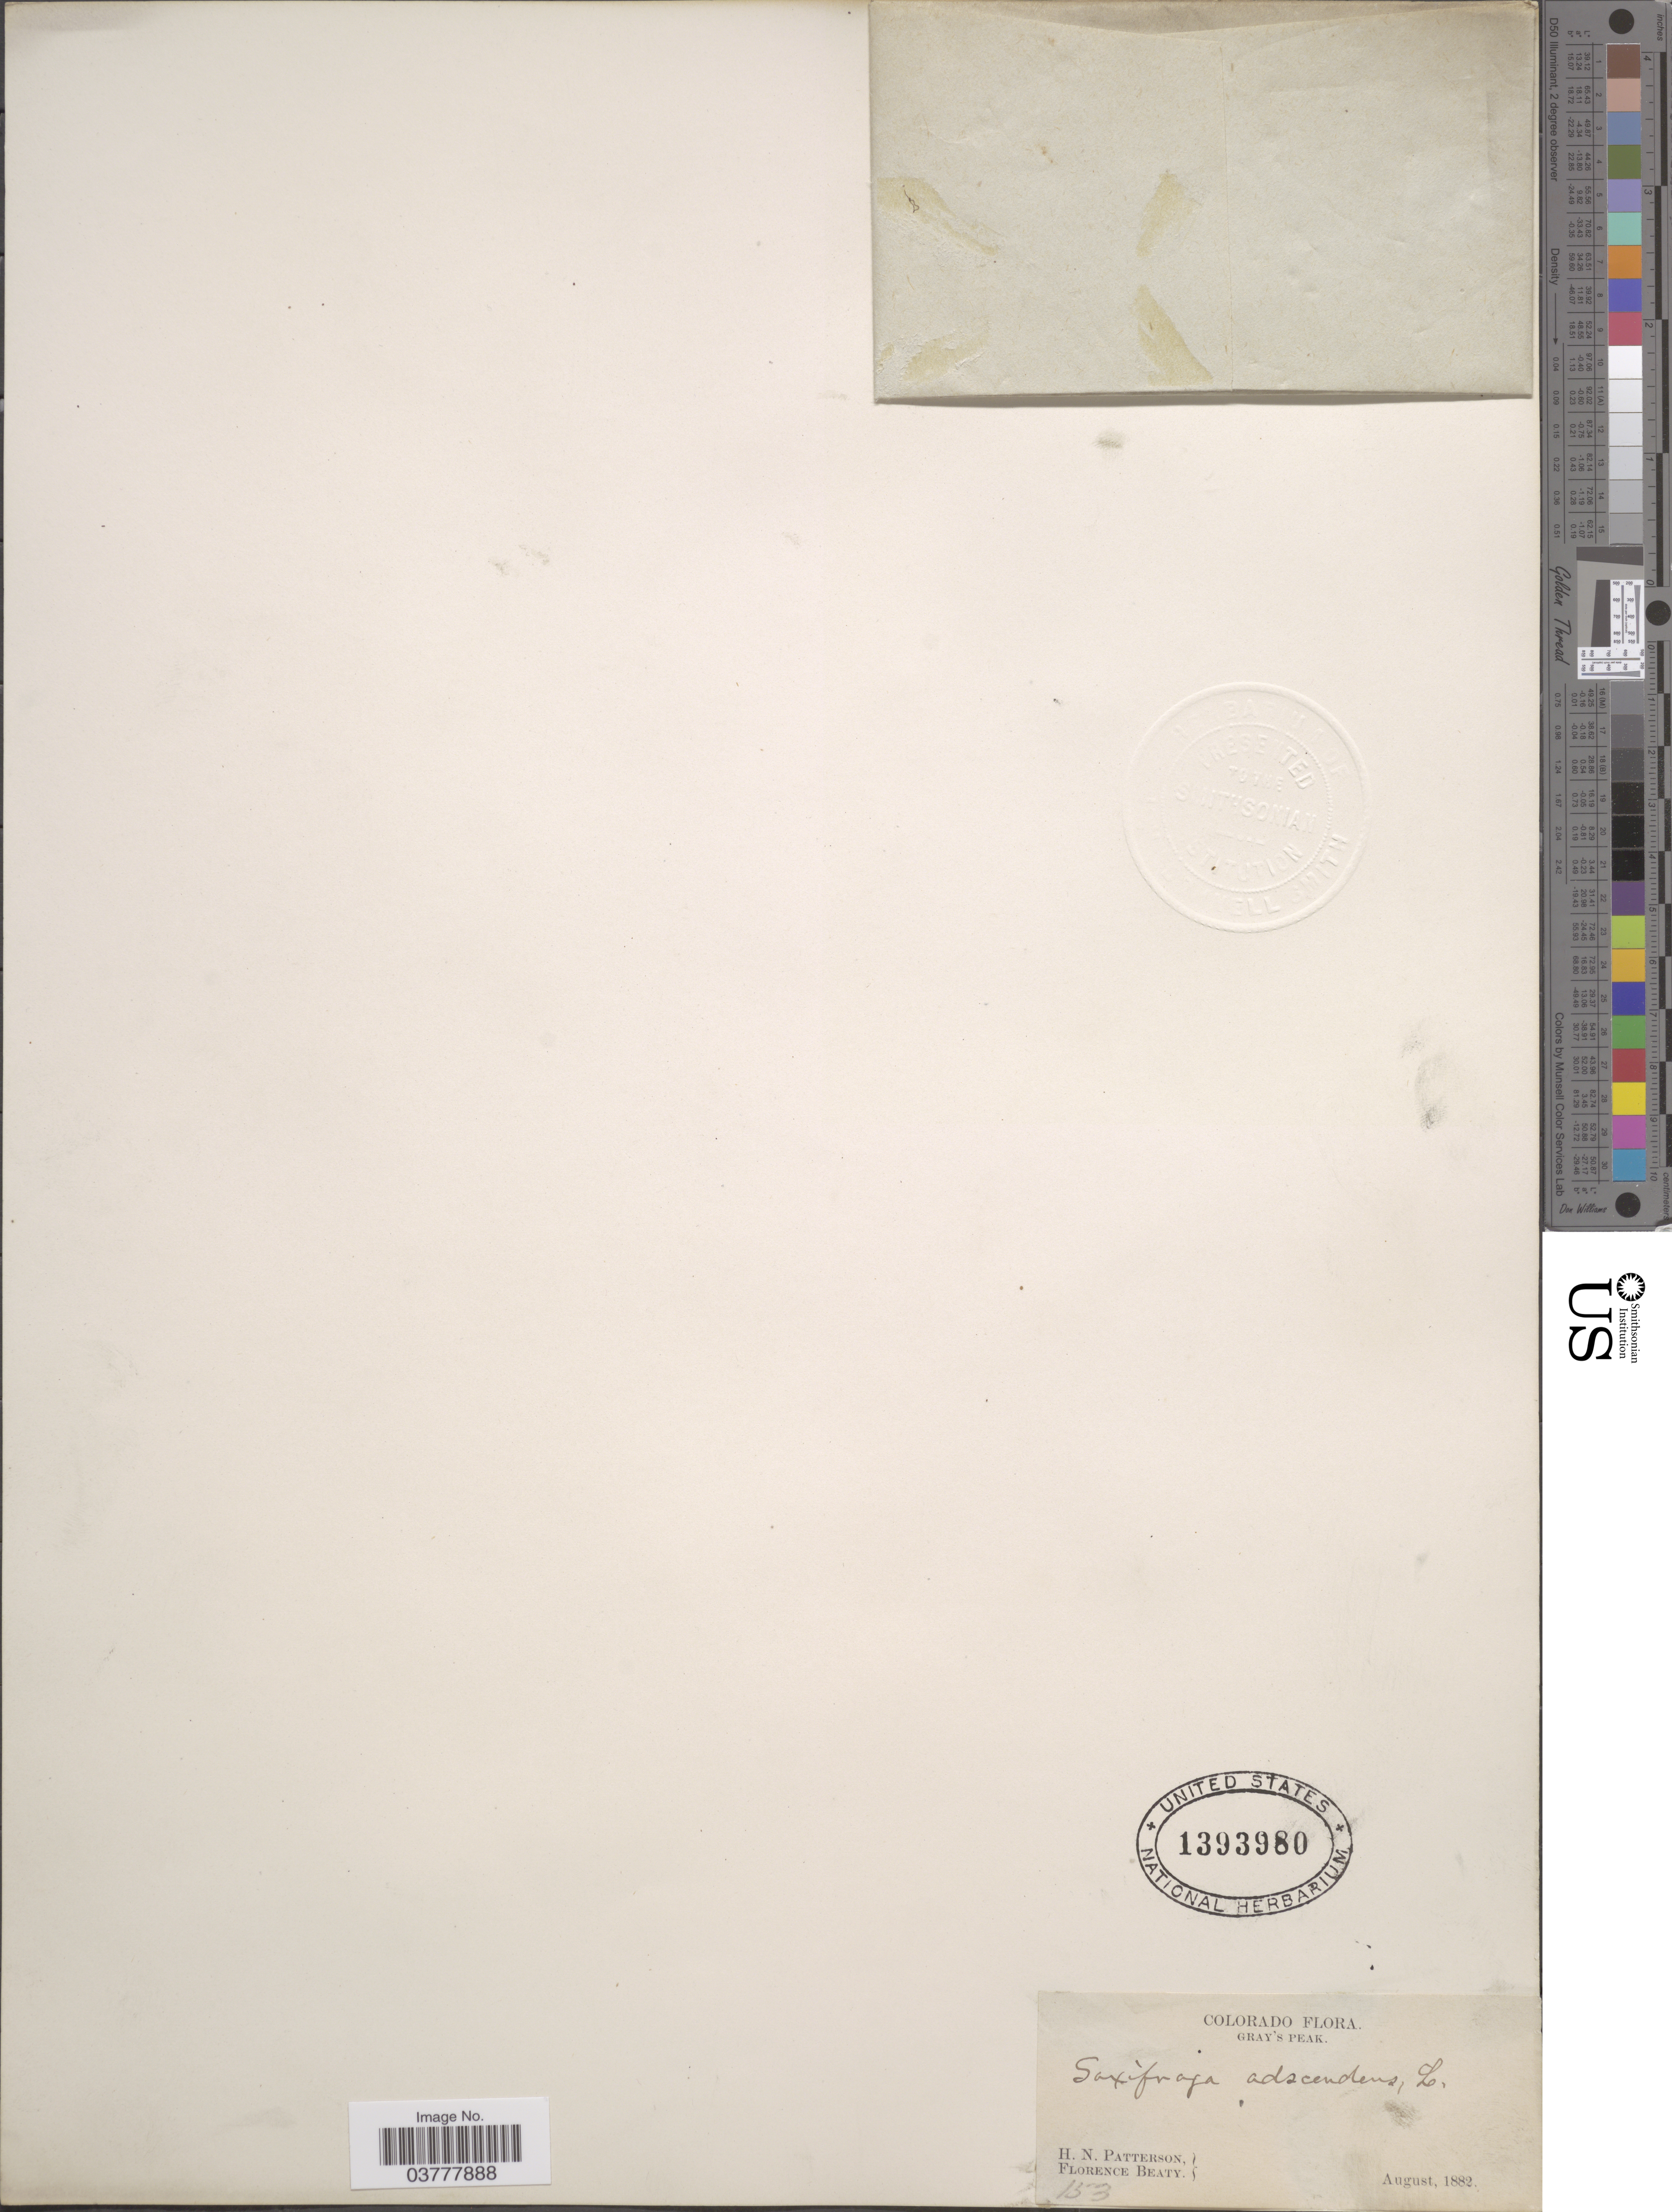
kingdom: Plantae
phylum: Tracheophyta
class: Magnoliopsida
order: Saxifragales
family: Saxifragaceae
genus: Saxifraga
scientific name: Saxifraga adscendens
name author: L.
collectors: H. N. Patterson & F. Beaty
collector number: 153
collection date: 1882-08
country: United States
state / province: Colorado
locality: Gray's Peak.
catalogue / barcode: US 1393980